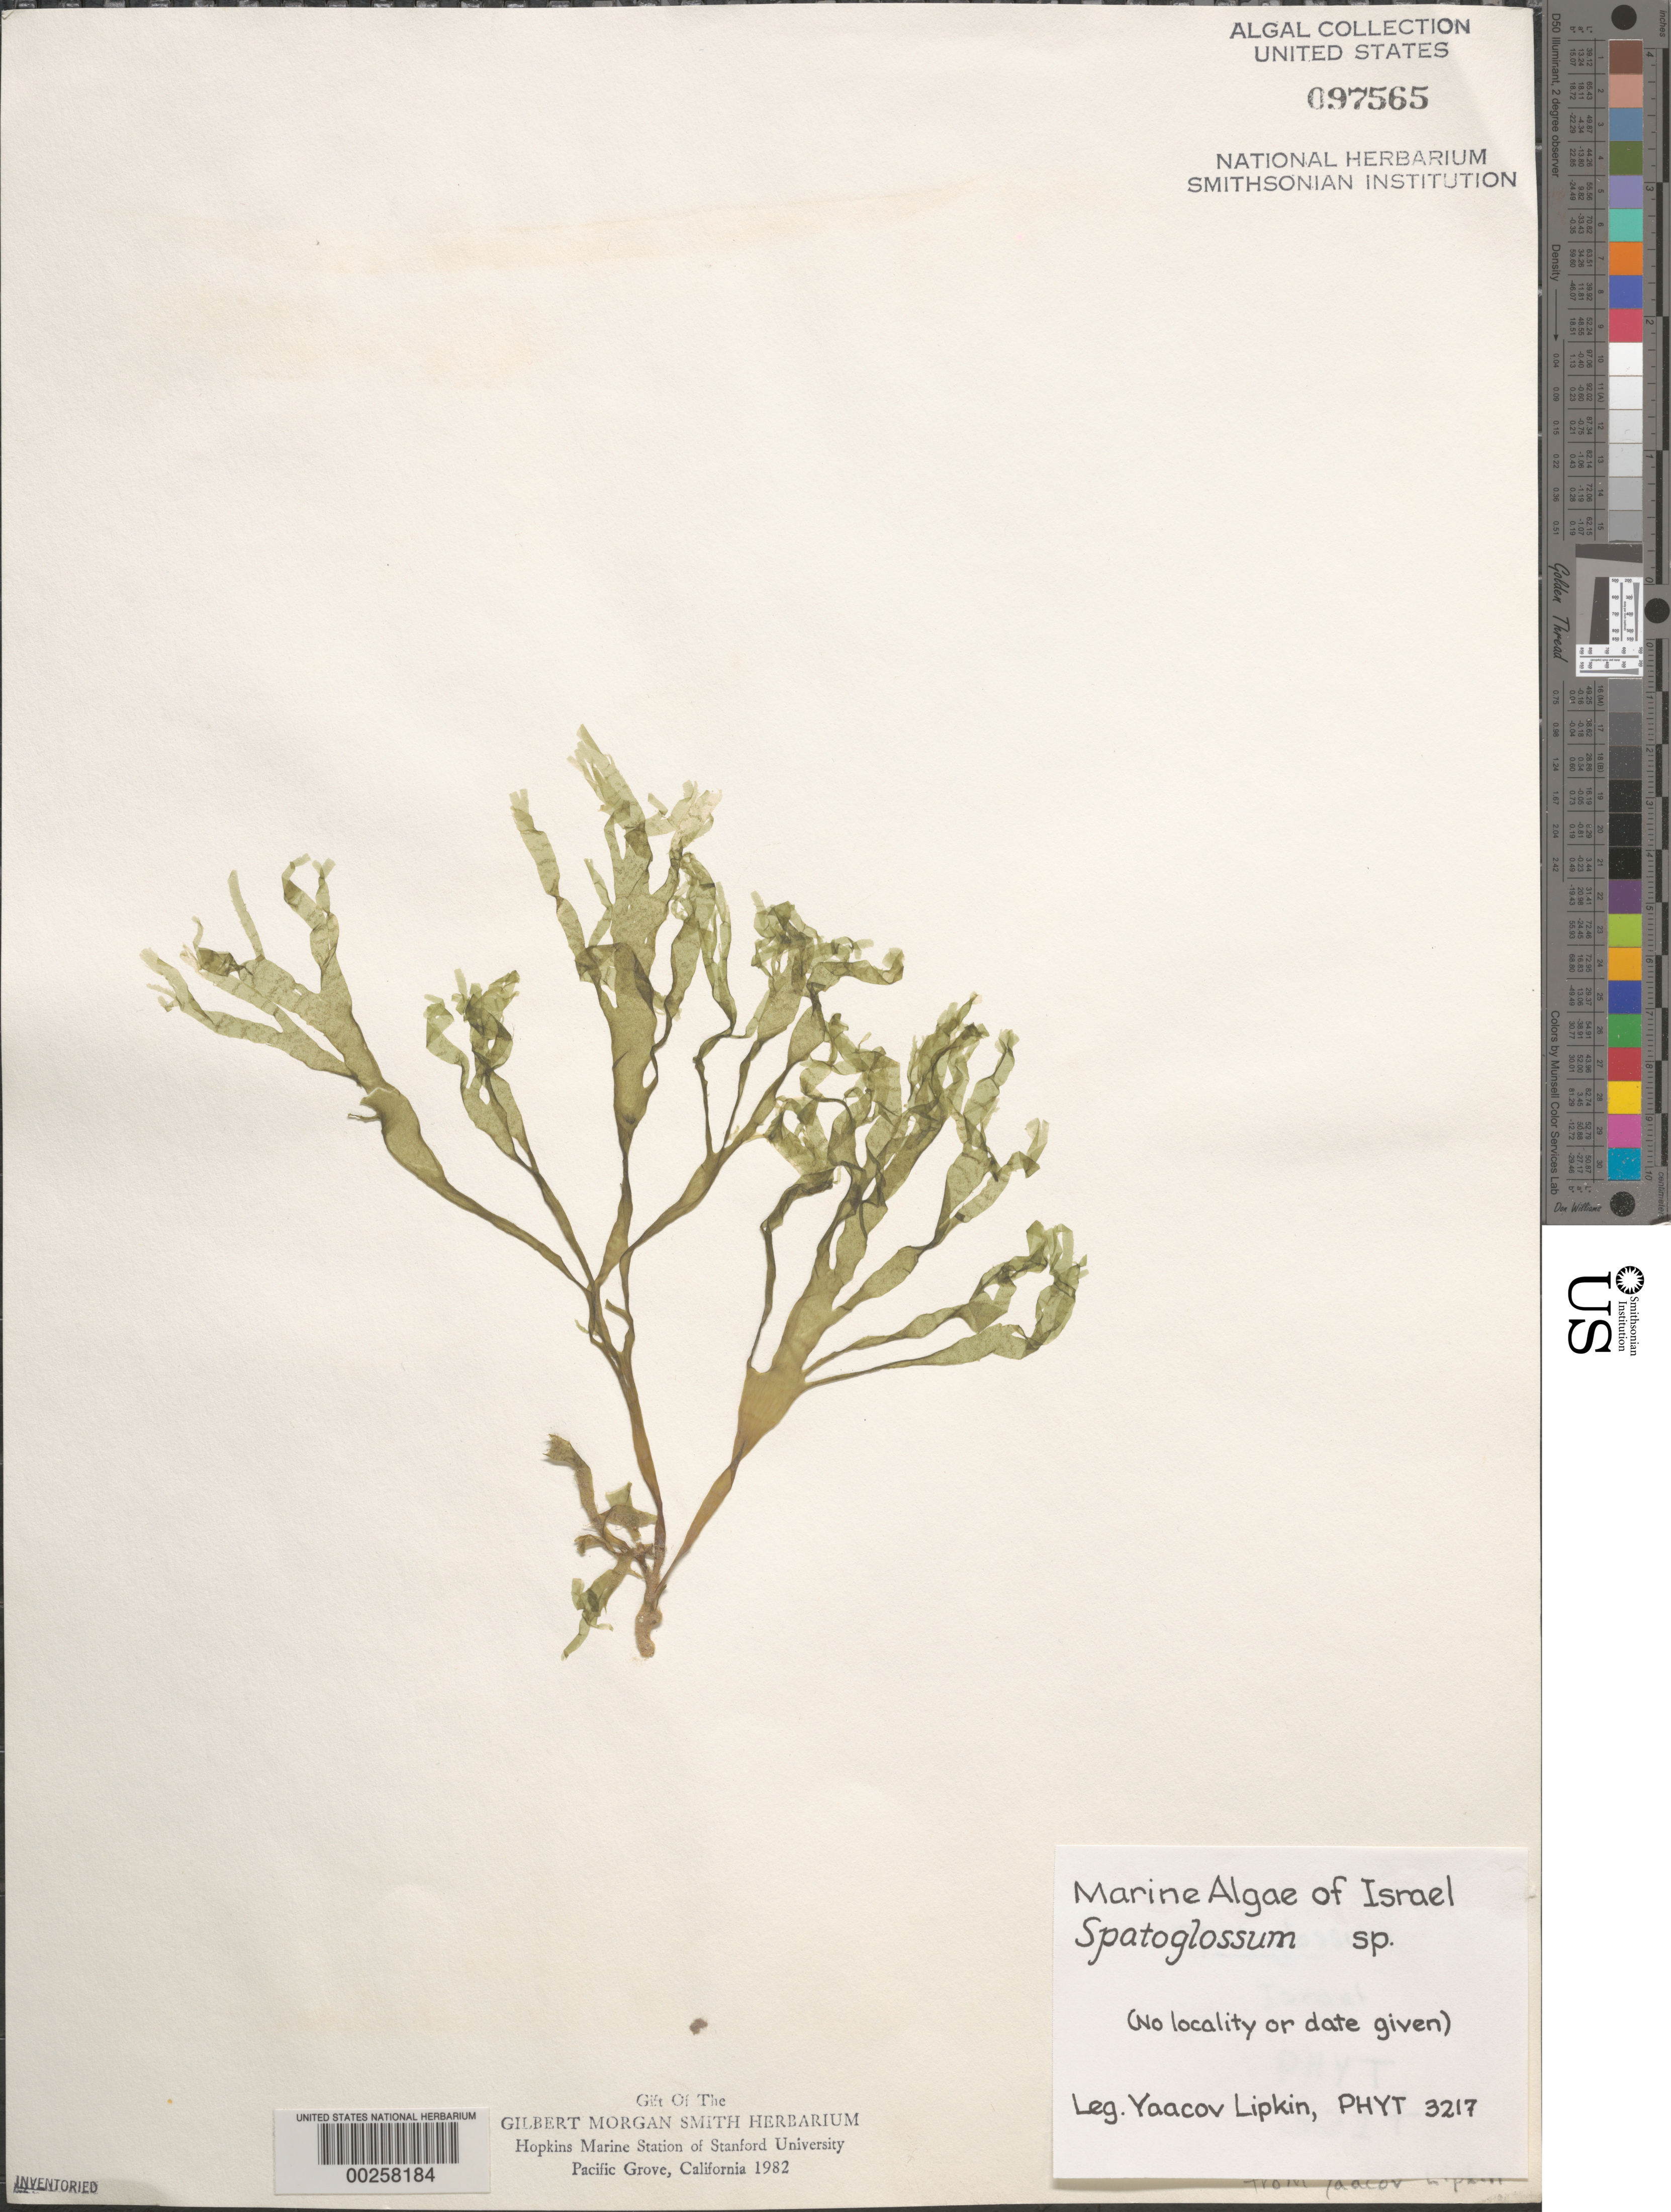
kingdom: Chromista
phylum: Ochrophyta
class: Phaeophyceae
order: Dictyotales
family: Dictyotaceae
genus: Spatoglossum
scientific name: Spatoglossum sp.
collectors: Y. Lipkin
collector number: Phyt 3217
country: Israel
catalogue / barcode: US 97565